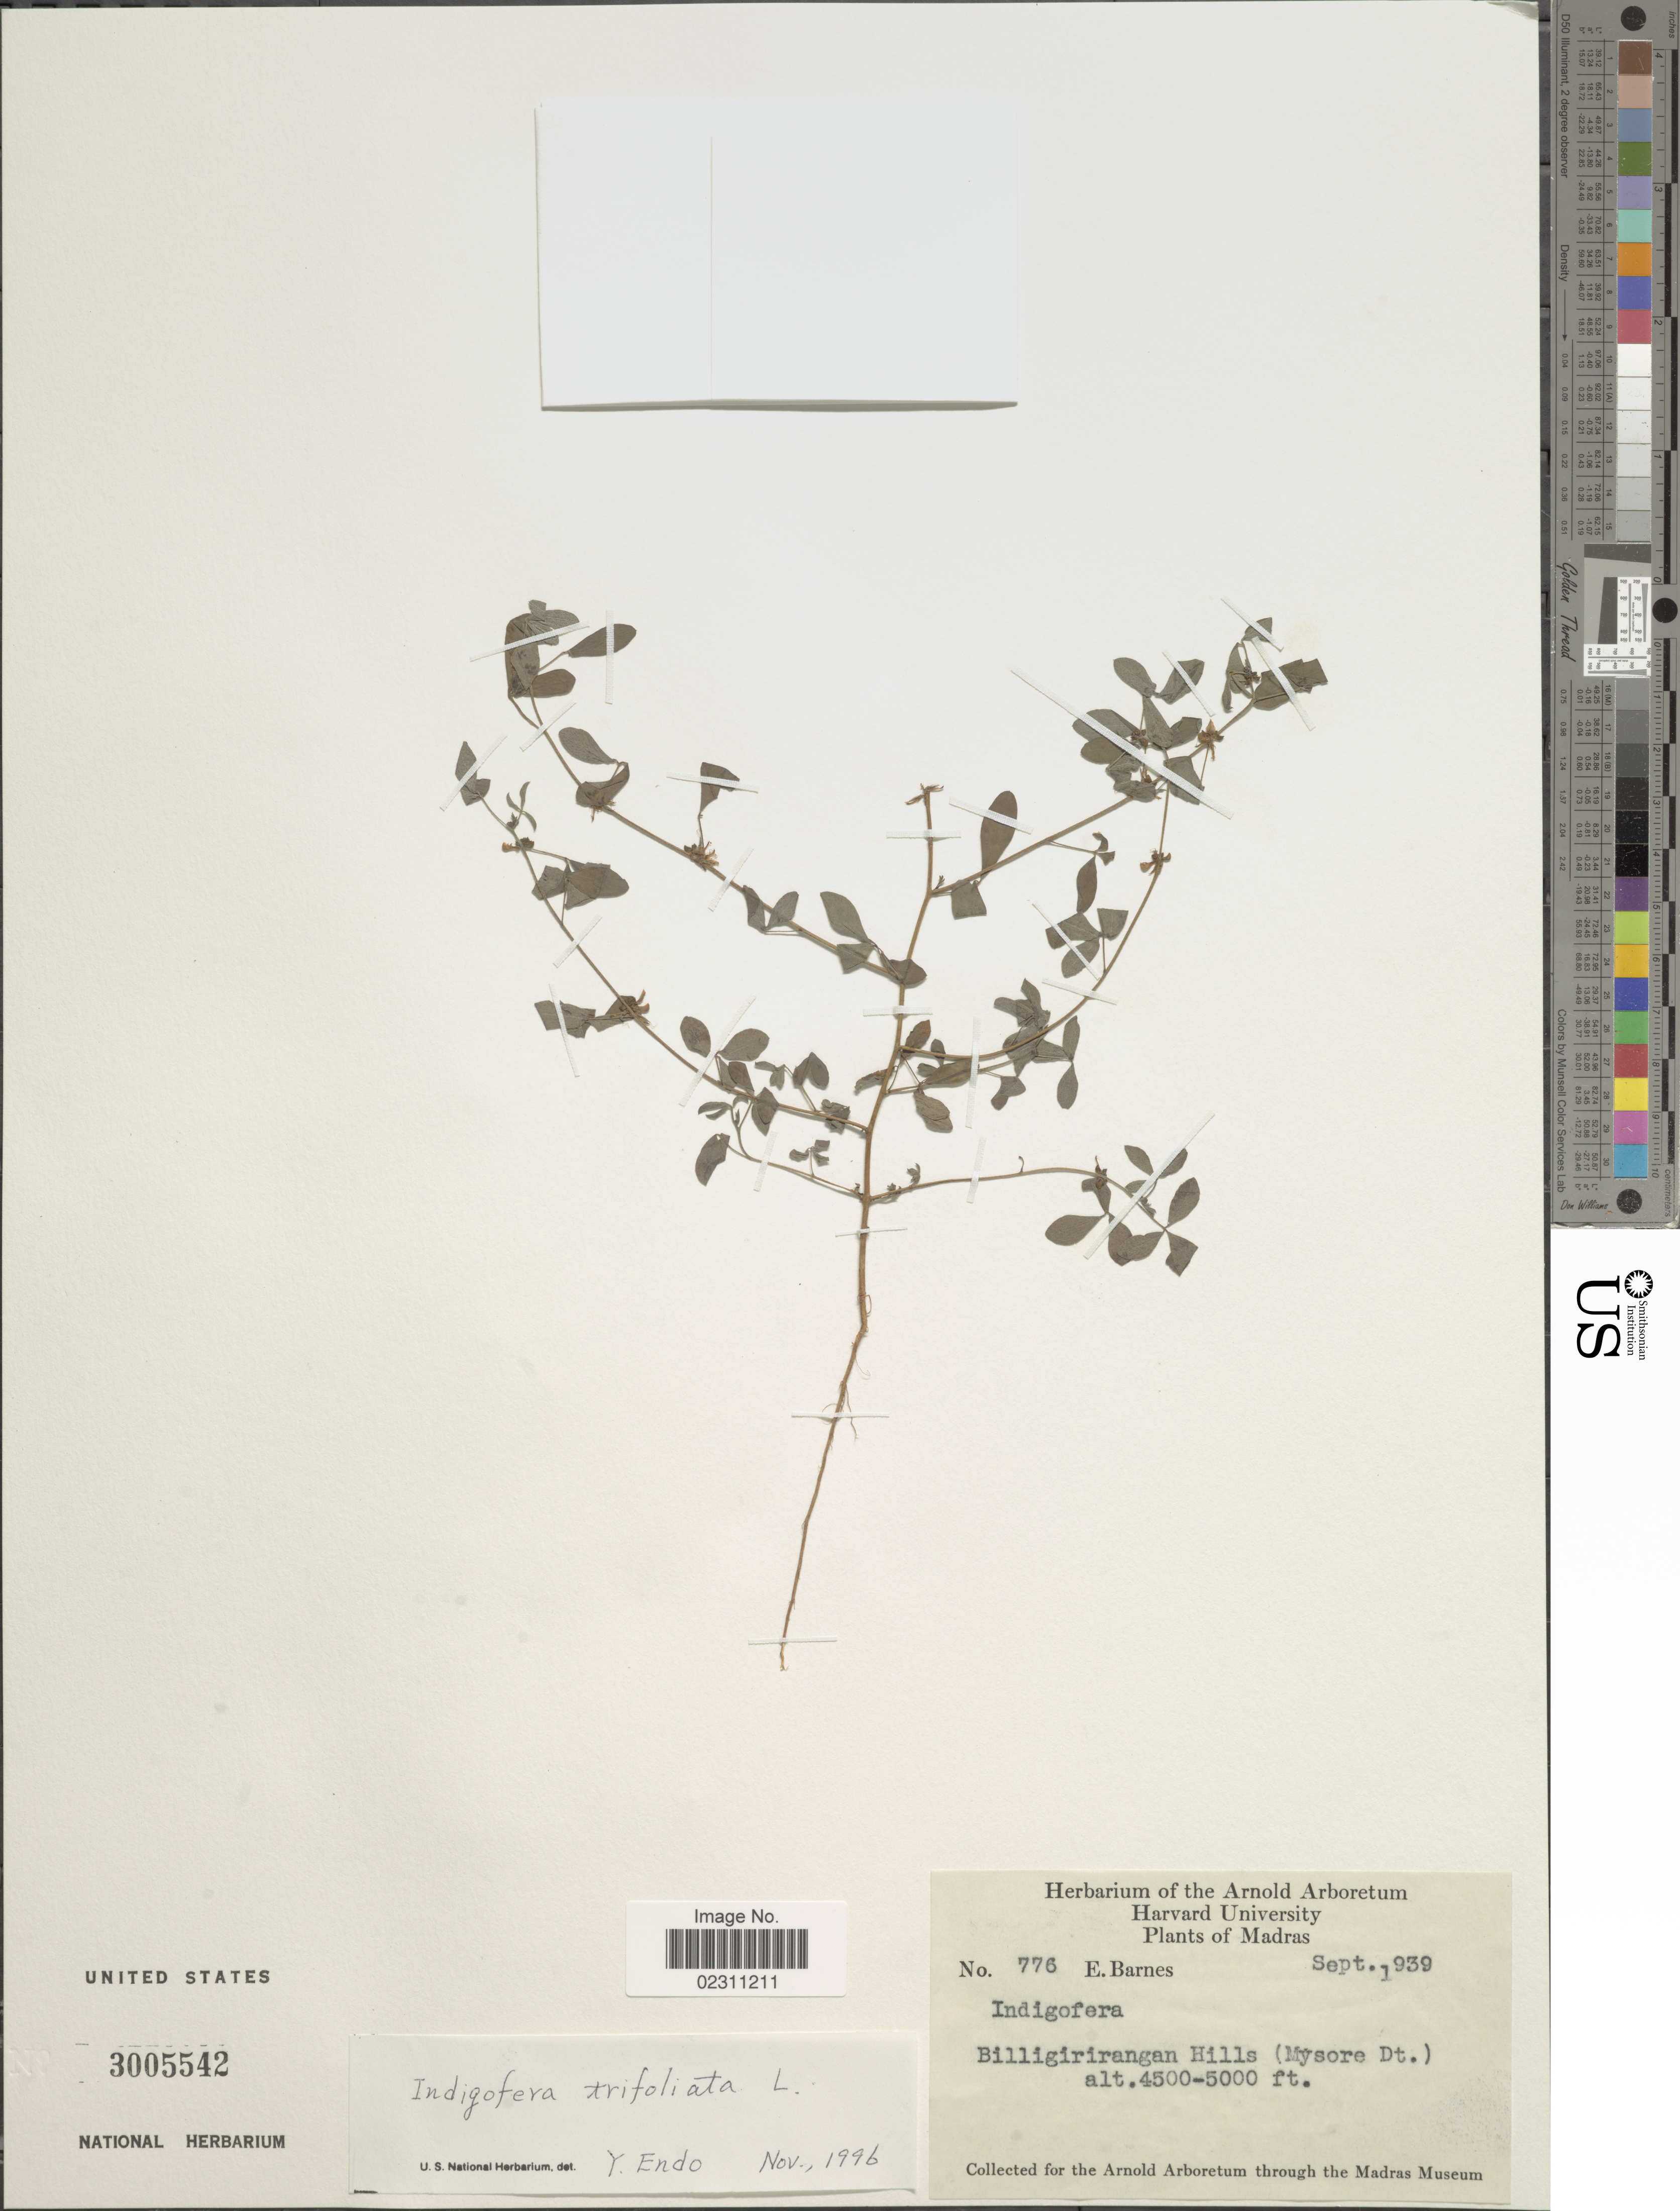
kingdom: Plantae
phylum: Tracheophyta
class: Magnoliopsida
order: Fabales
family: Fabaceae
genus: Indigofera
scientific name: Indigofera trifoliata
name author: L.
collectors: E. Barnes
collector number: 776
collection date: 1939-09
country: India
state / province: Karnataka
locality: Madras. Biligiriranga Hills (Mysore Dt.)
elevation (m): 1372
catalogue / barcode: US 3005542